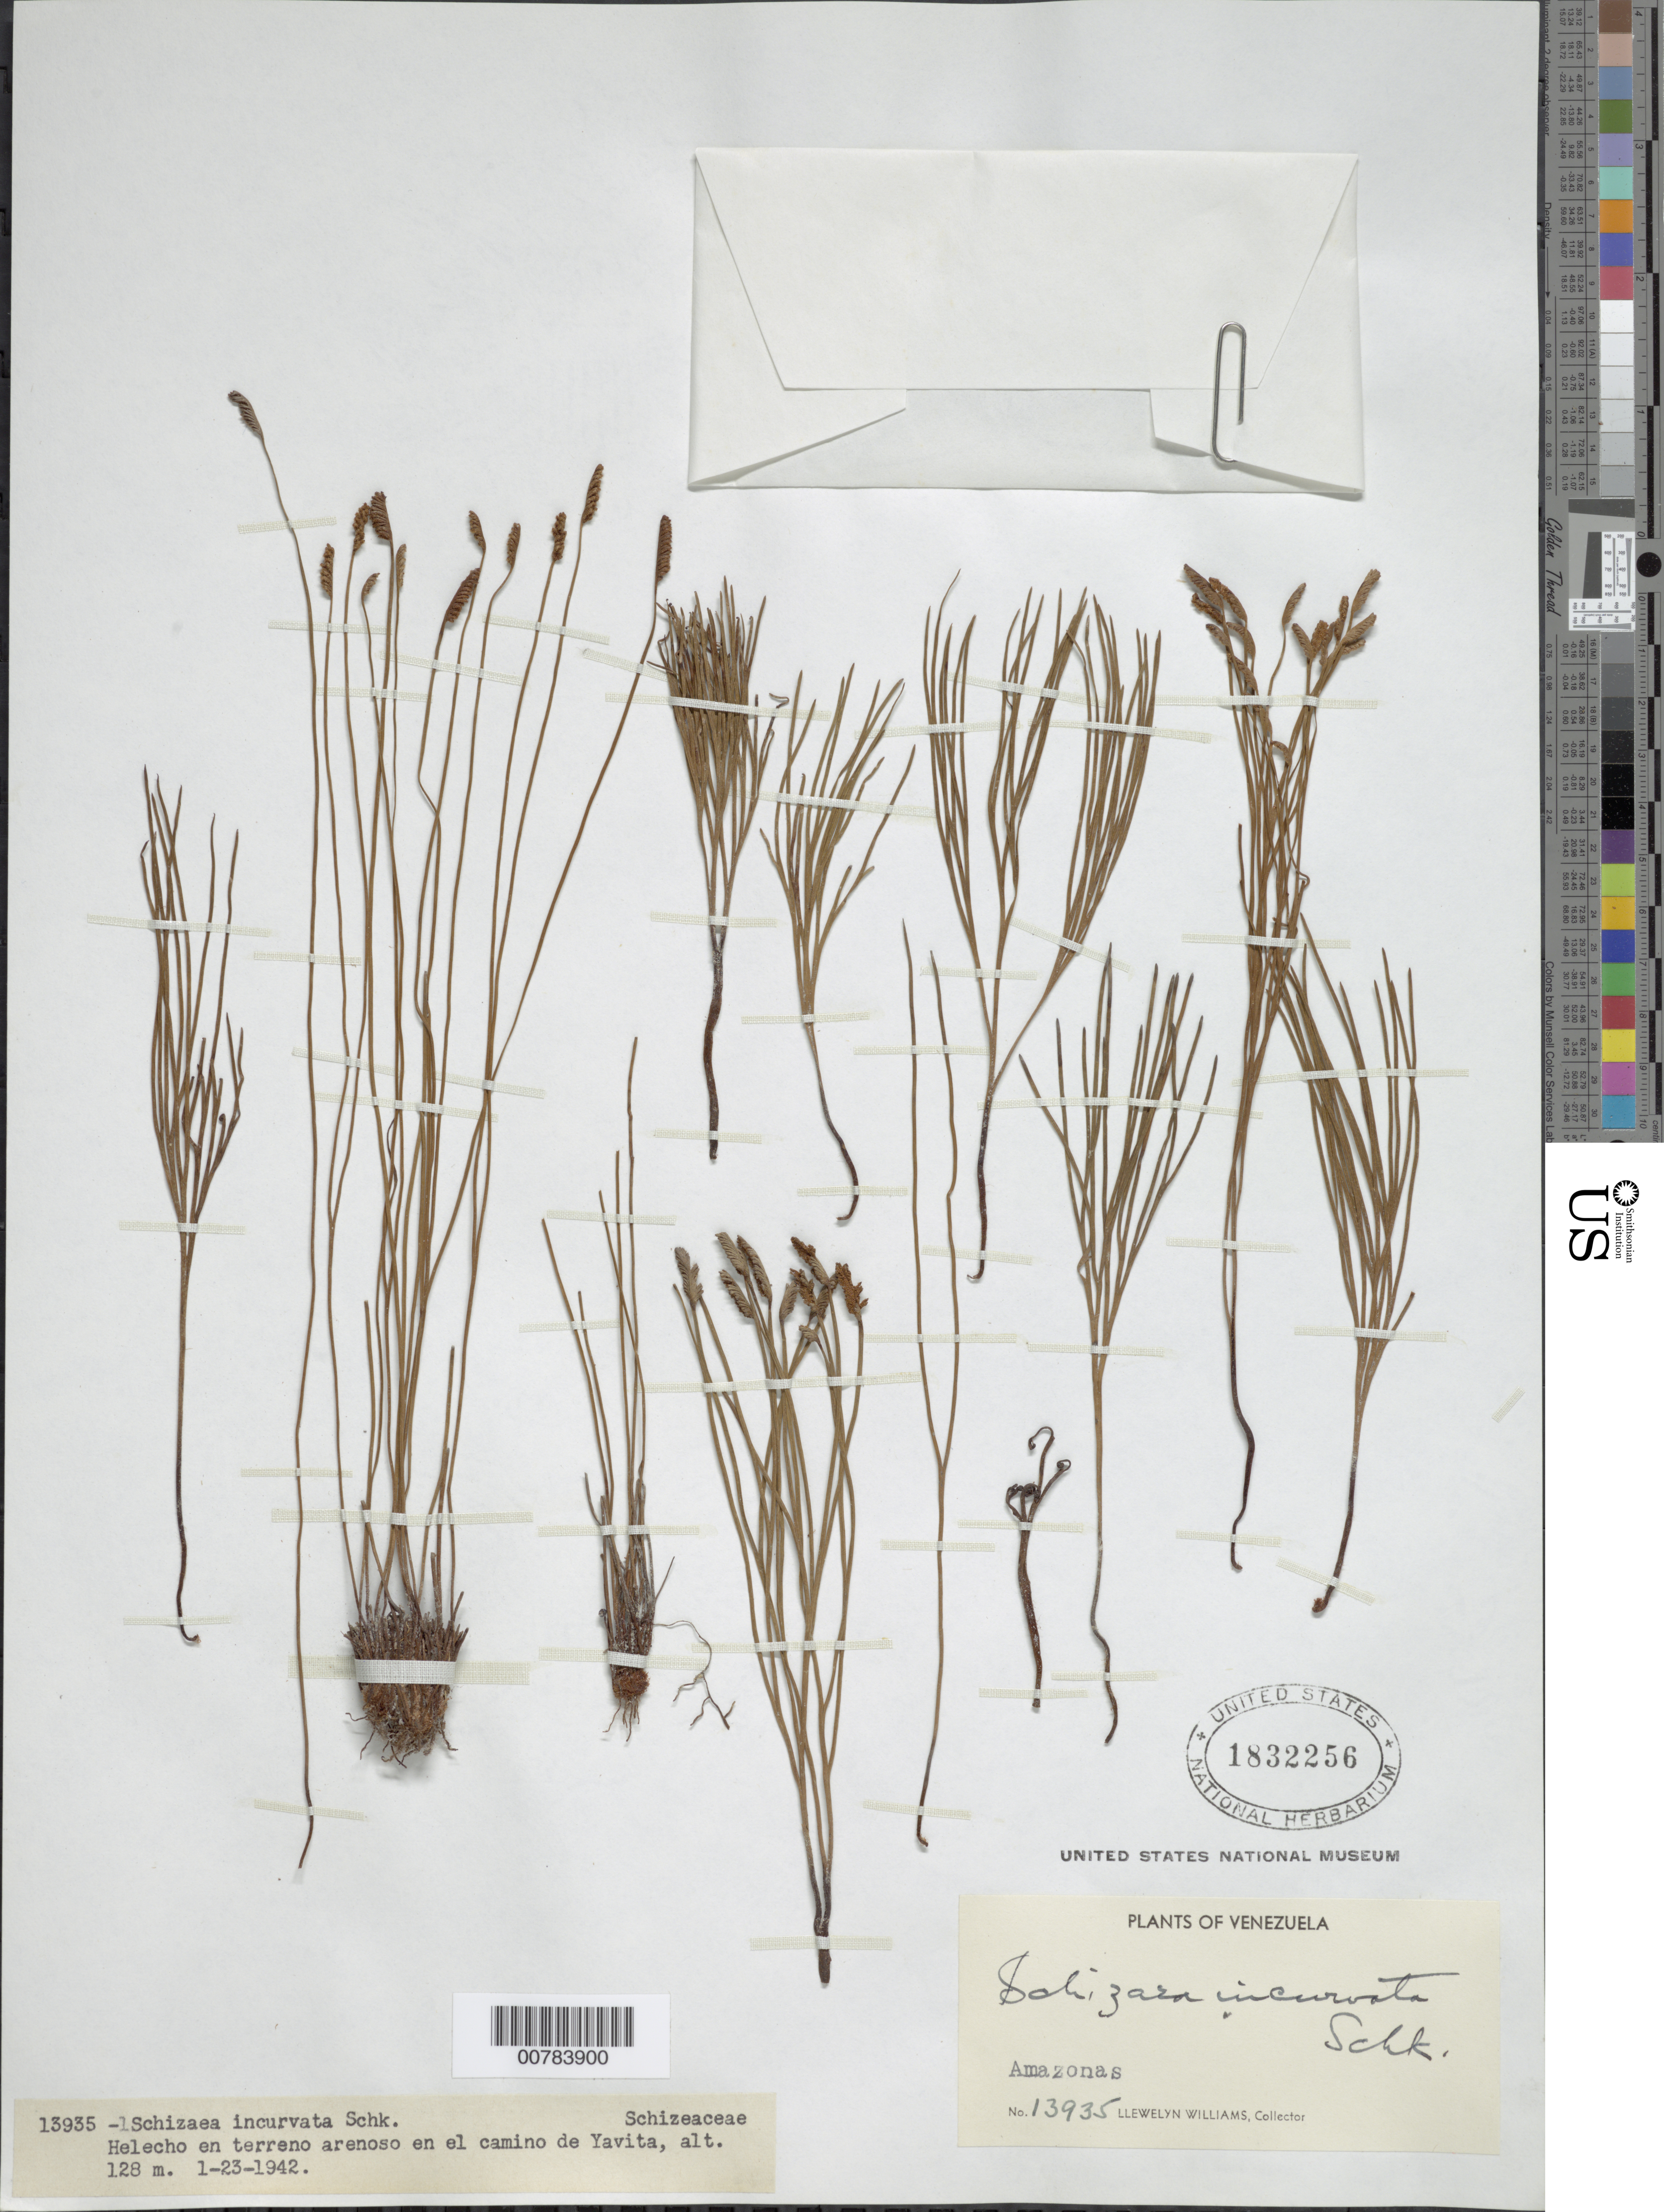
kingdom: Plantae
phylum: Tracheophyta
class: Polypodiopsida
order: Schizaeales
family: Schizaeaceae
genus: Schizaea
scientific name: Schizaea stricta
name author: Lellinger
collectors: Ll. Williams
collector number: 13935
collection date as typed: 23-Jan-42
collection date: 1942-01-23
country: Venezuela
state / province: Amazonas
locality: Yavita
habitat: Sitios arenosos en el camino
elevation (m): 128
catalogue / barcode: US 1832256